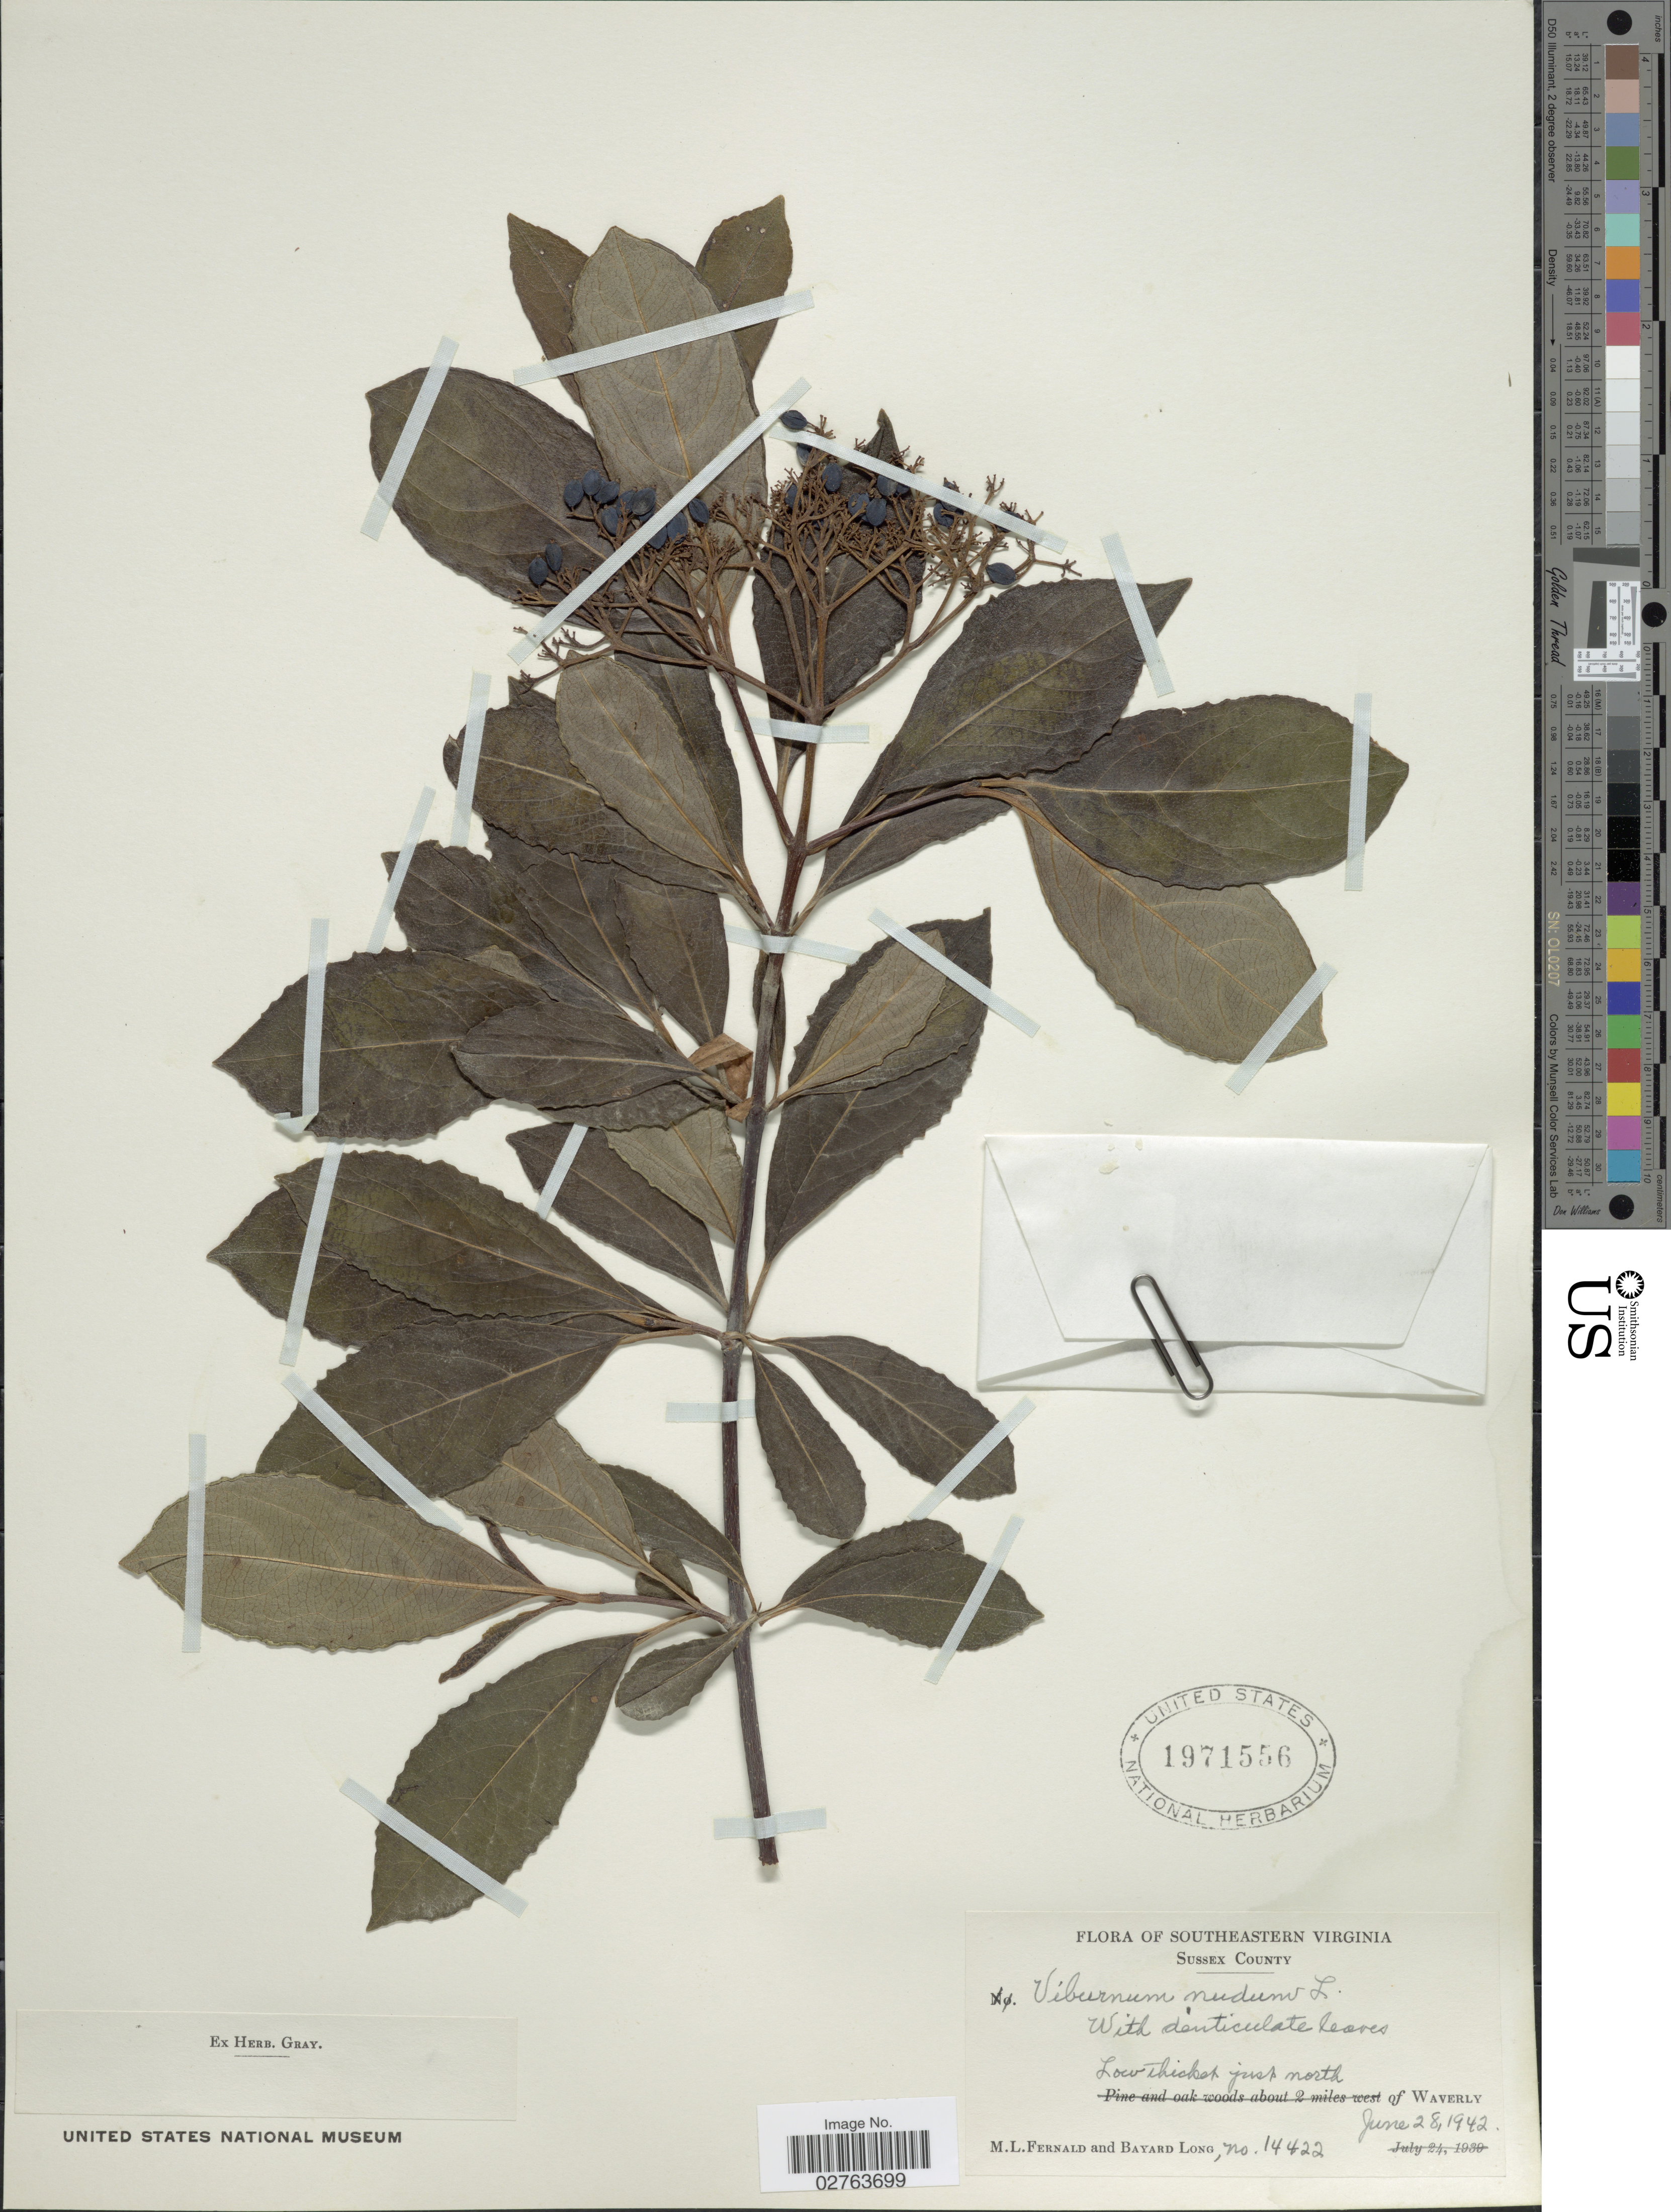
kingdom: Plantae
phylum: Tracheophyta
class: Magnoliopsida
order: Dipsacales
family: Viburnaceae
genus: Viburnum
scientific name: Viburnum nudum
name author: L.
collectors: M. L. Fernald & B. Long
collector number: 14422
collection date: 1942-06-28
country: United States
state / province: Virginia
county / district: Sussex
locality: Southeastern Virginia. Sussex County. Low thicket just north of Waverly.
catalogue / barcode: US 1971556